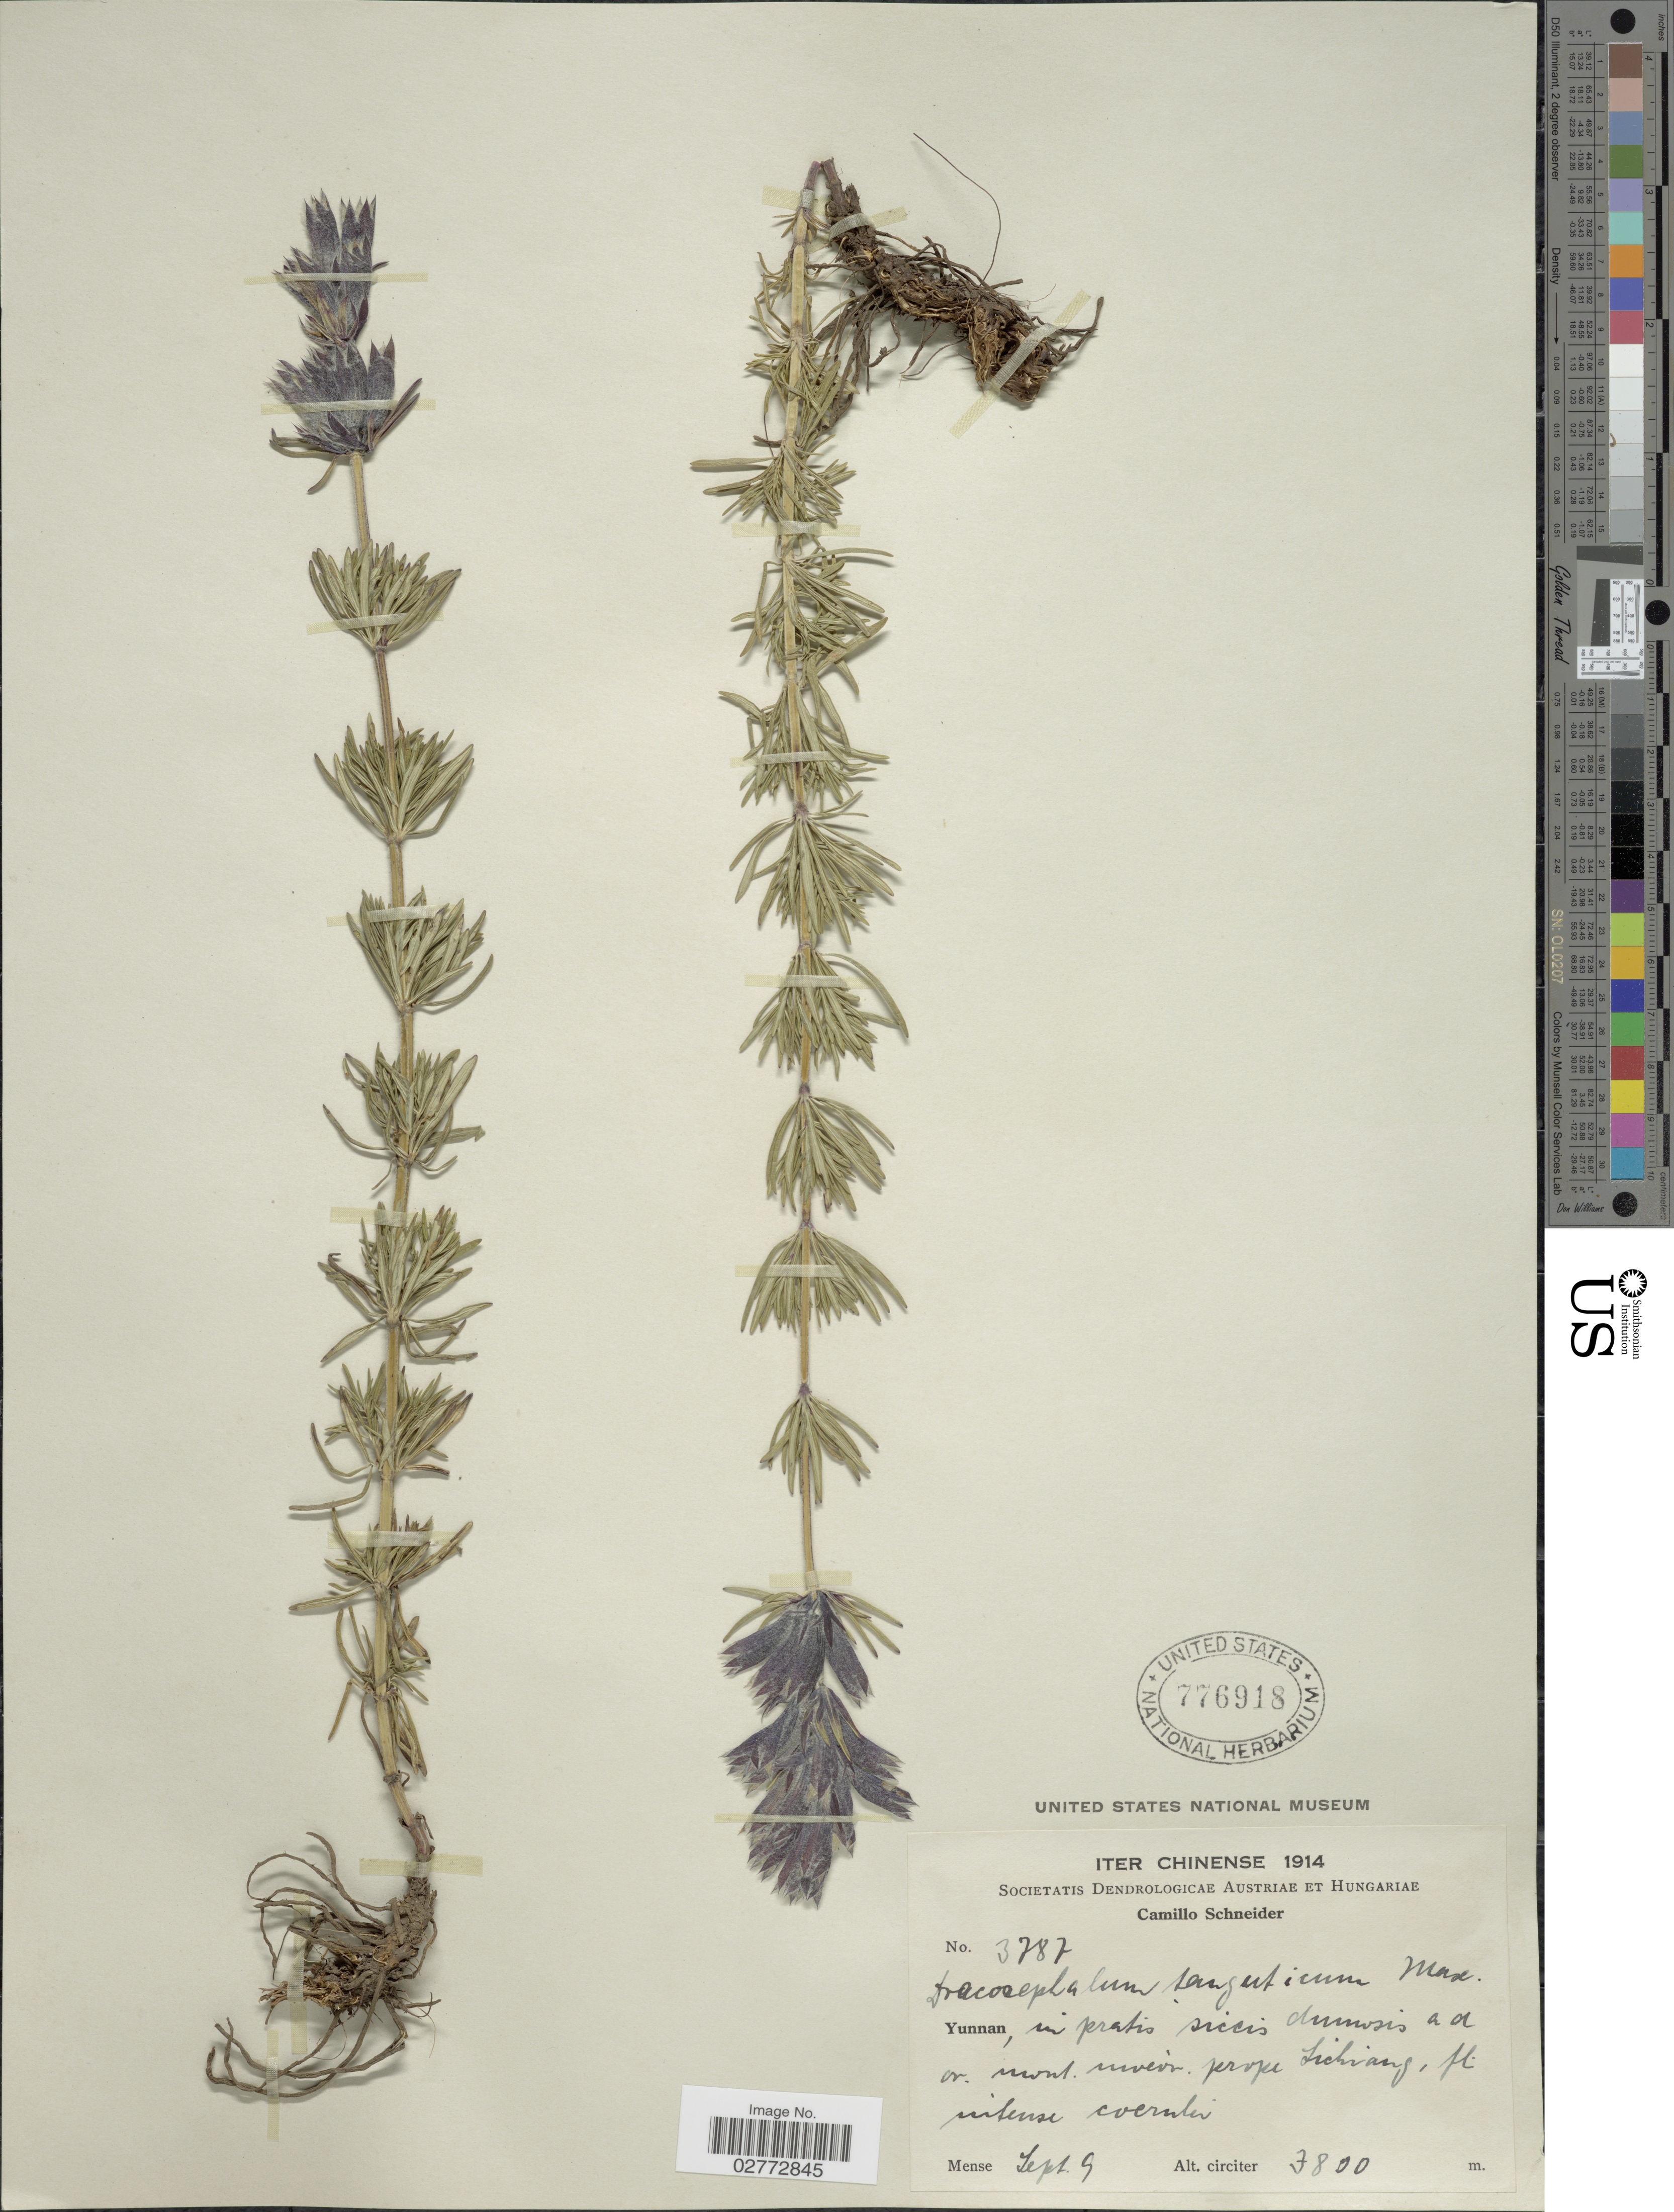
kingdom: Plantae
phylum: Tracheophyta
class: Magnoliopsida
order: Lamiales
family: Lamiaceae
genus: Dracocephalum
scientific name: Dracocephalum tanguticum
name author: Maxim.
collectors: C. K. Schneider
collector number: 3787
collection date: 1914-09-09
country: China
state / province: Yunnan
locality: In pratis siccis dumosis ad or. mont. univeir. prope Lichiang.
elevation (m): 3800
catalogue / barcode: US 776918